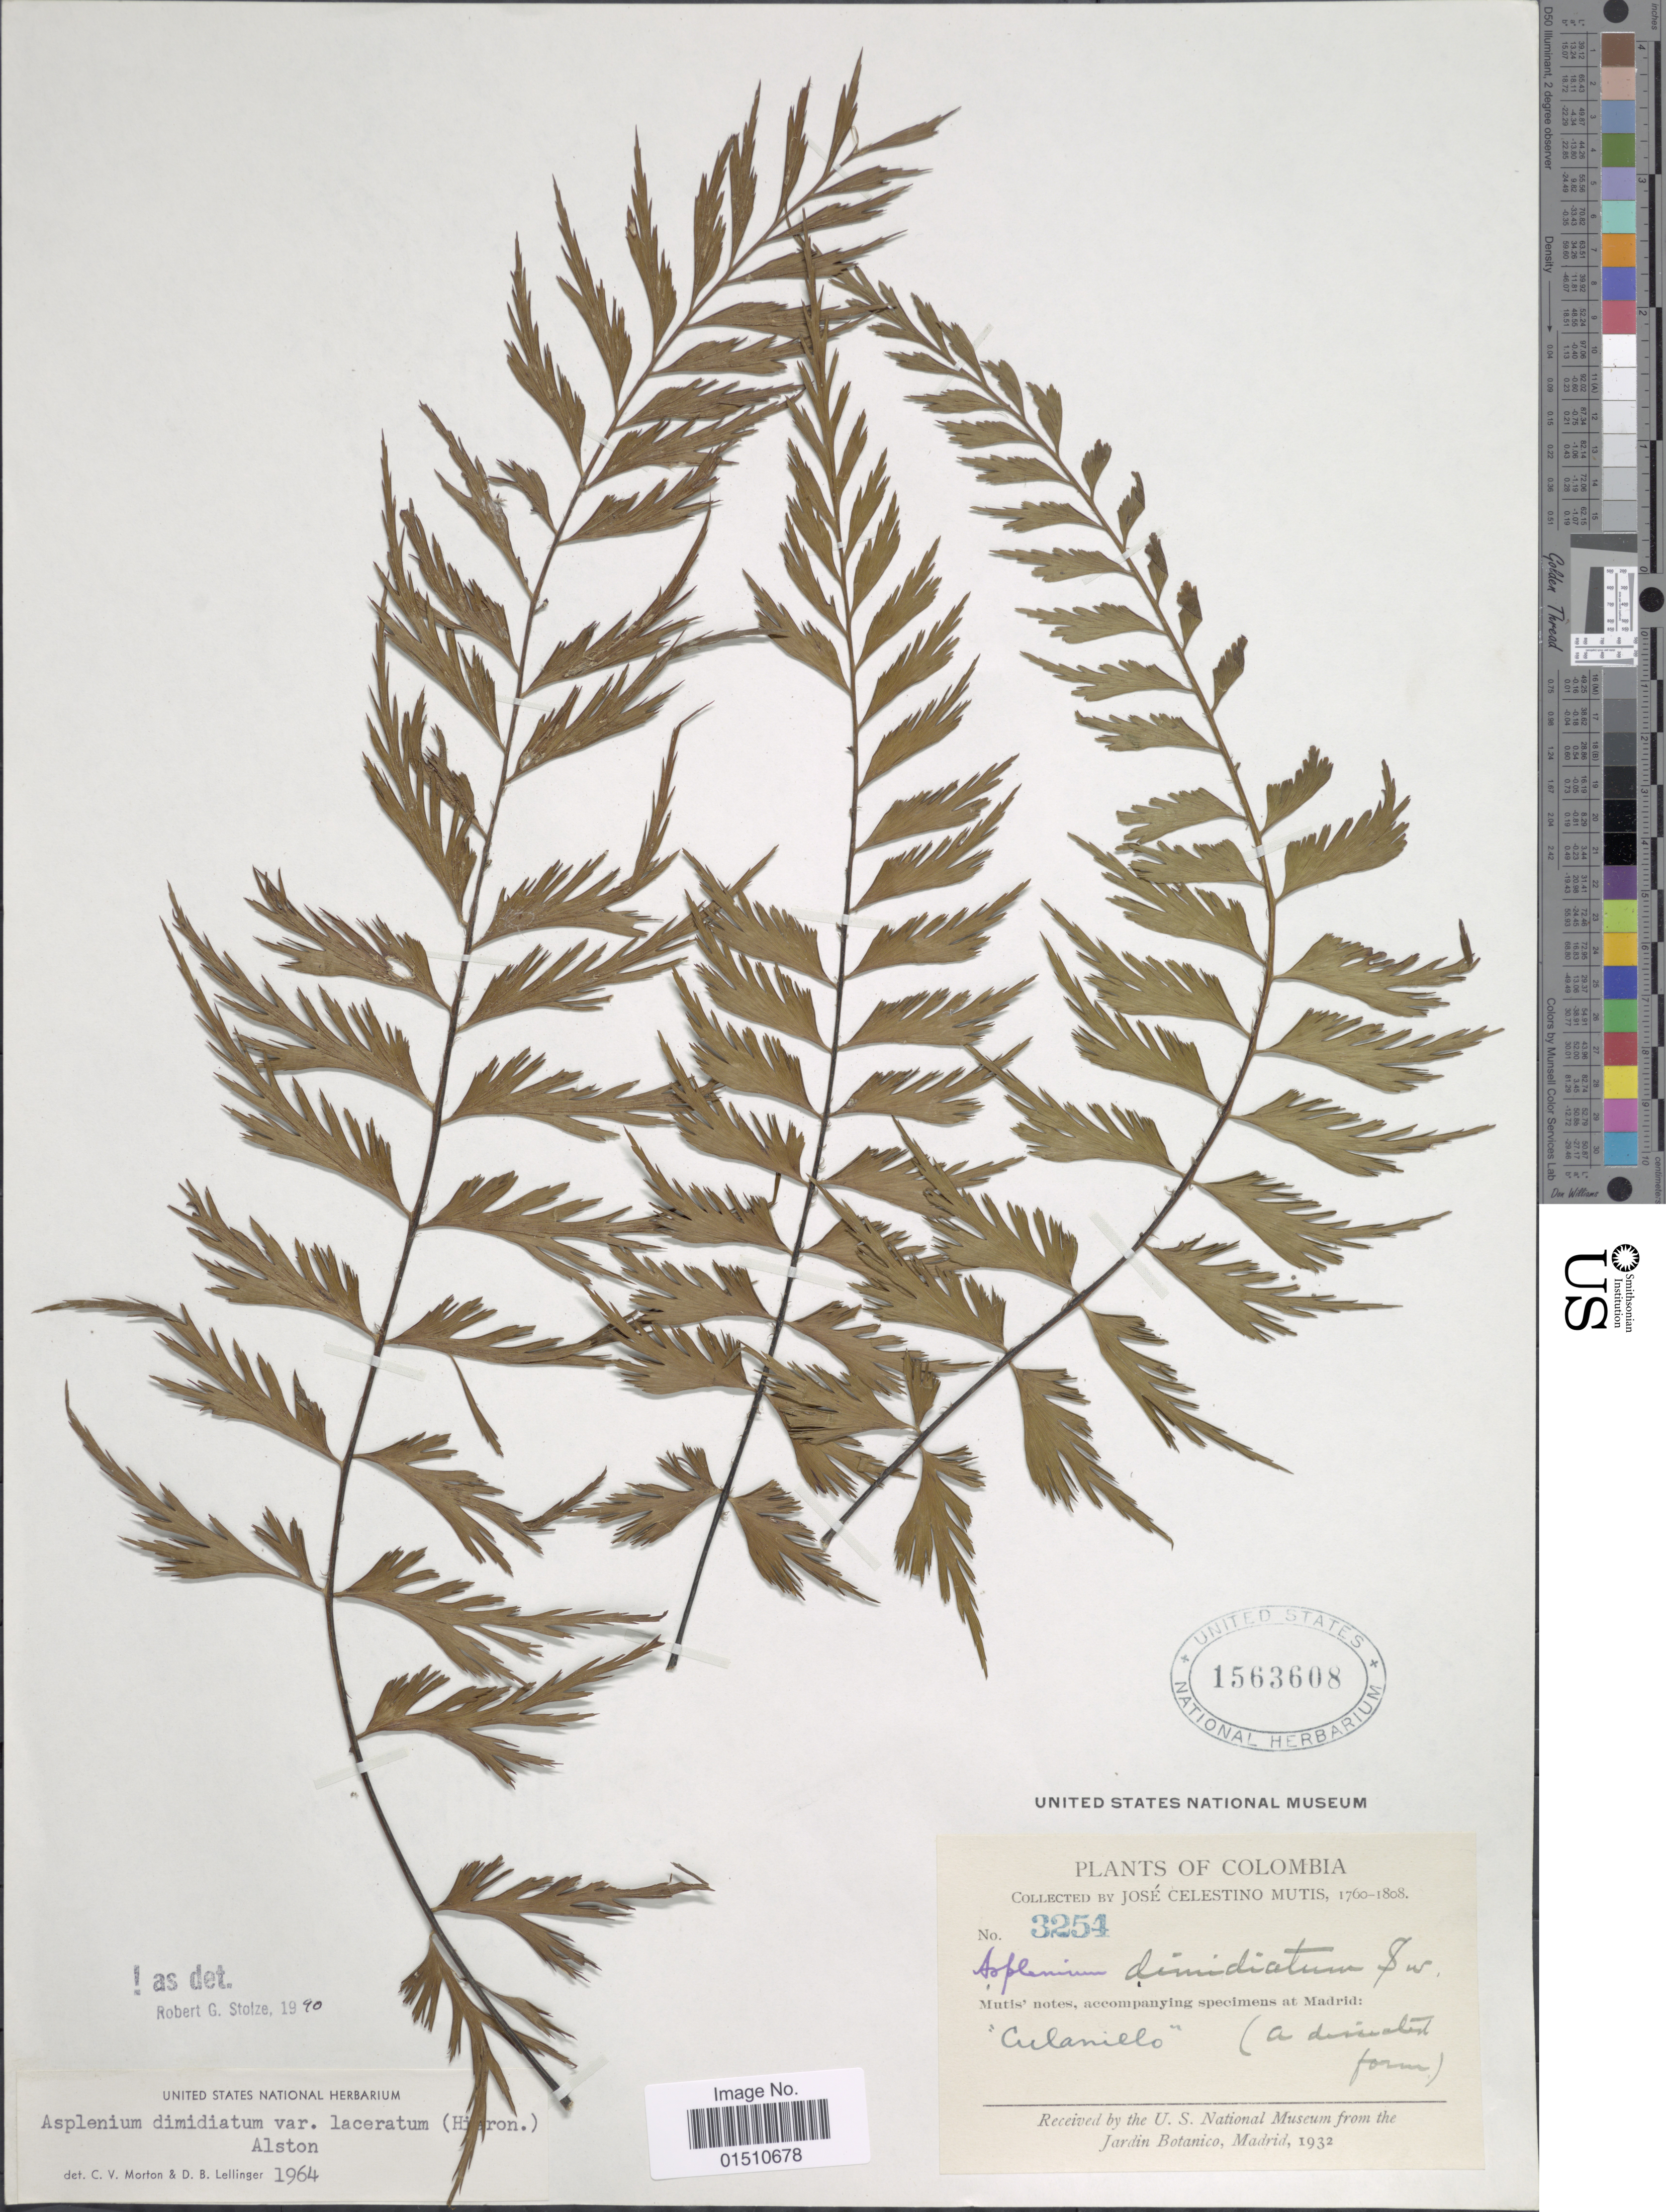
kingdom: Plantae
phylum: Tracheophyta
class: Polypodiopsida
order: Polypodiales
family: Aspleniaceae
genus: Asplenium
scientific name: Asplenium dimidiatum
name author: Sw.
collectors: J. C. B. Mutis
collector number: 3254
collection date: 1760/1808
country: Colombia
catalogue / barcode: US 1563608